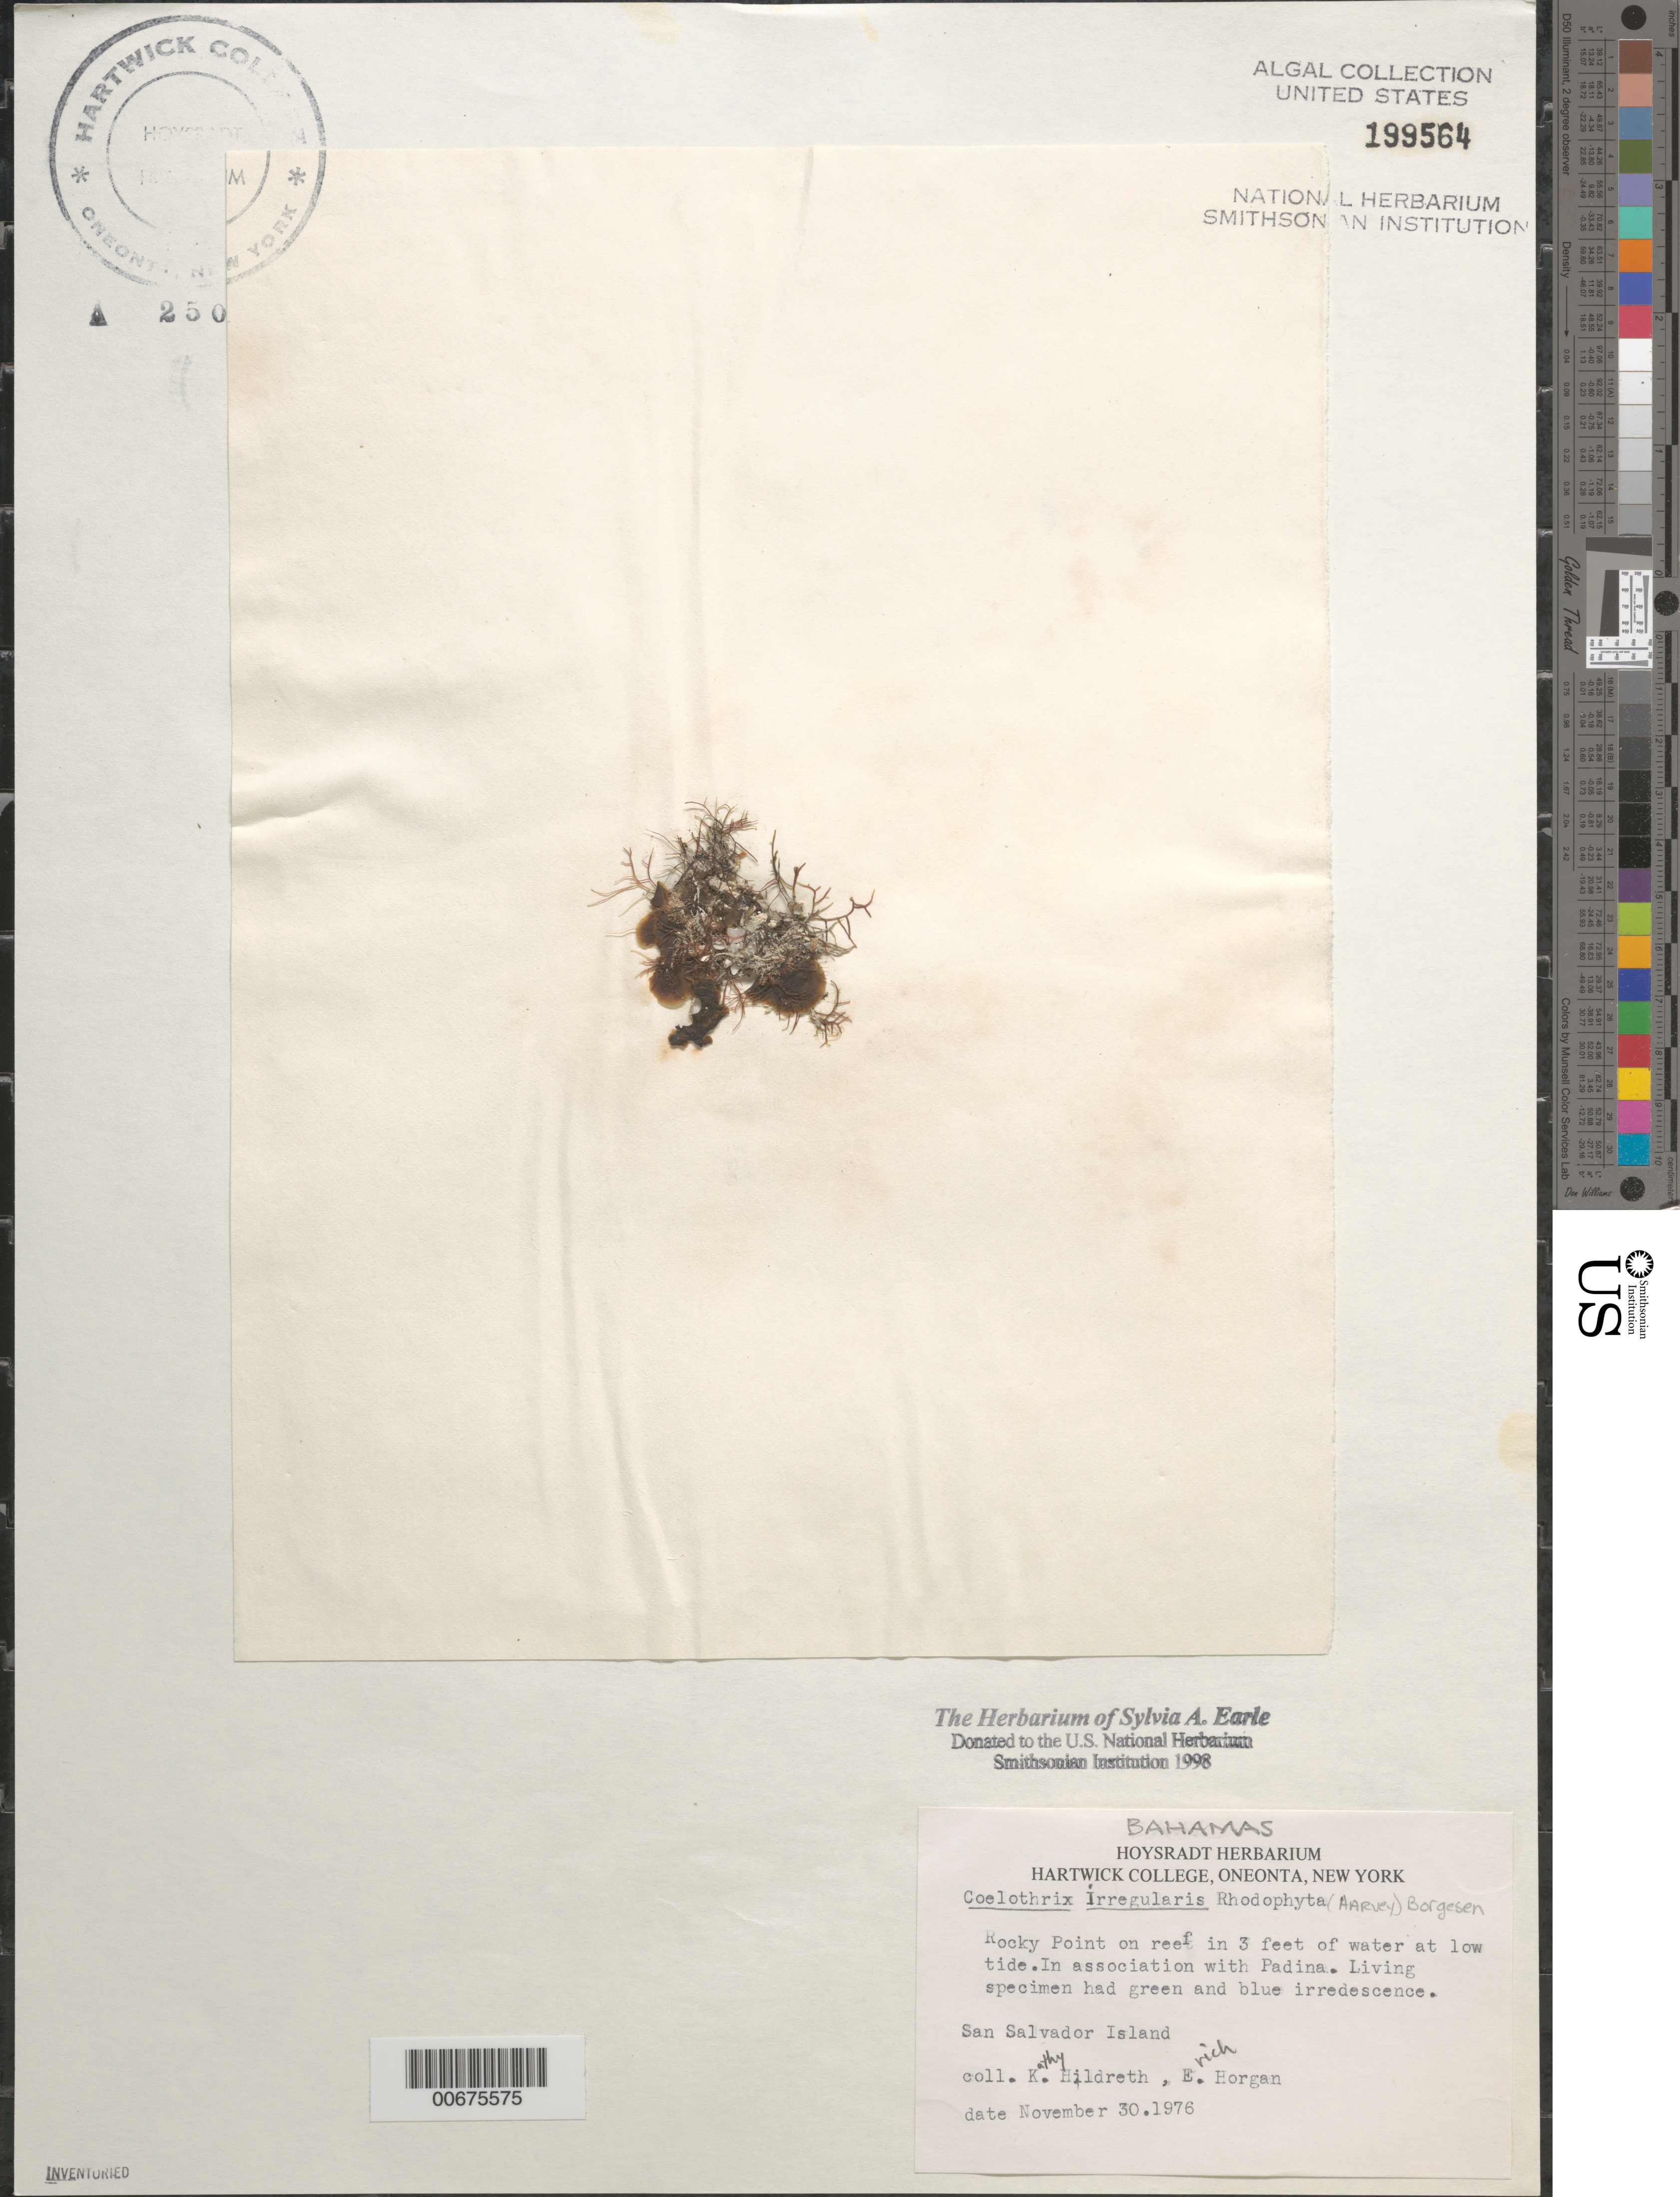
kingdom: Plantae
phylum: Rhodophyta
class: Florideophyceae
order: Rhodymeniales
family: Champiaceae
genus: Coelothrix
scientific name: Coelothrix irregularis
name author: (Harv.) Børgesen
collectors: K. Hildreth & E. Horgan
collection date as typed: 30 Nov 1976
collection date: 1976-11-30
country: Bahamas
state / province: San Salvador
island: San Salvador Island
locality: Rocky Point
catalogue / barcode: US 199564